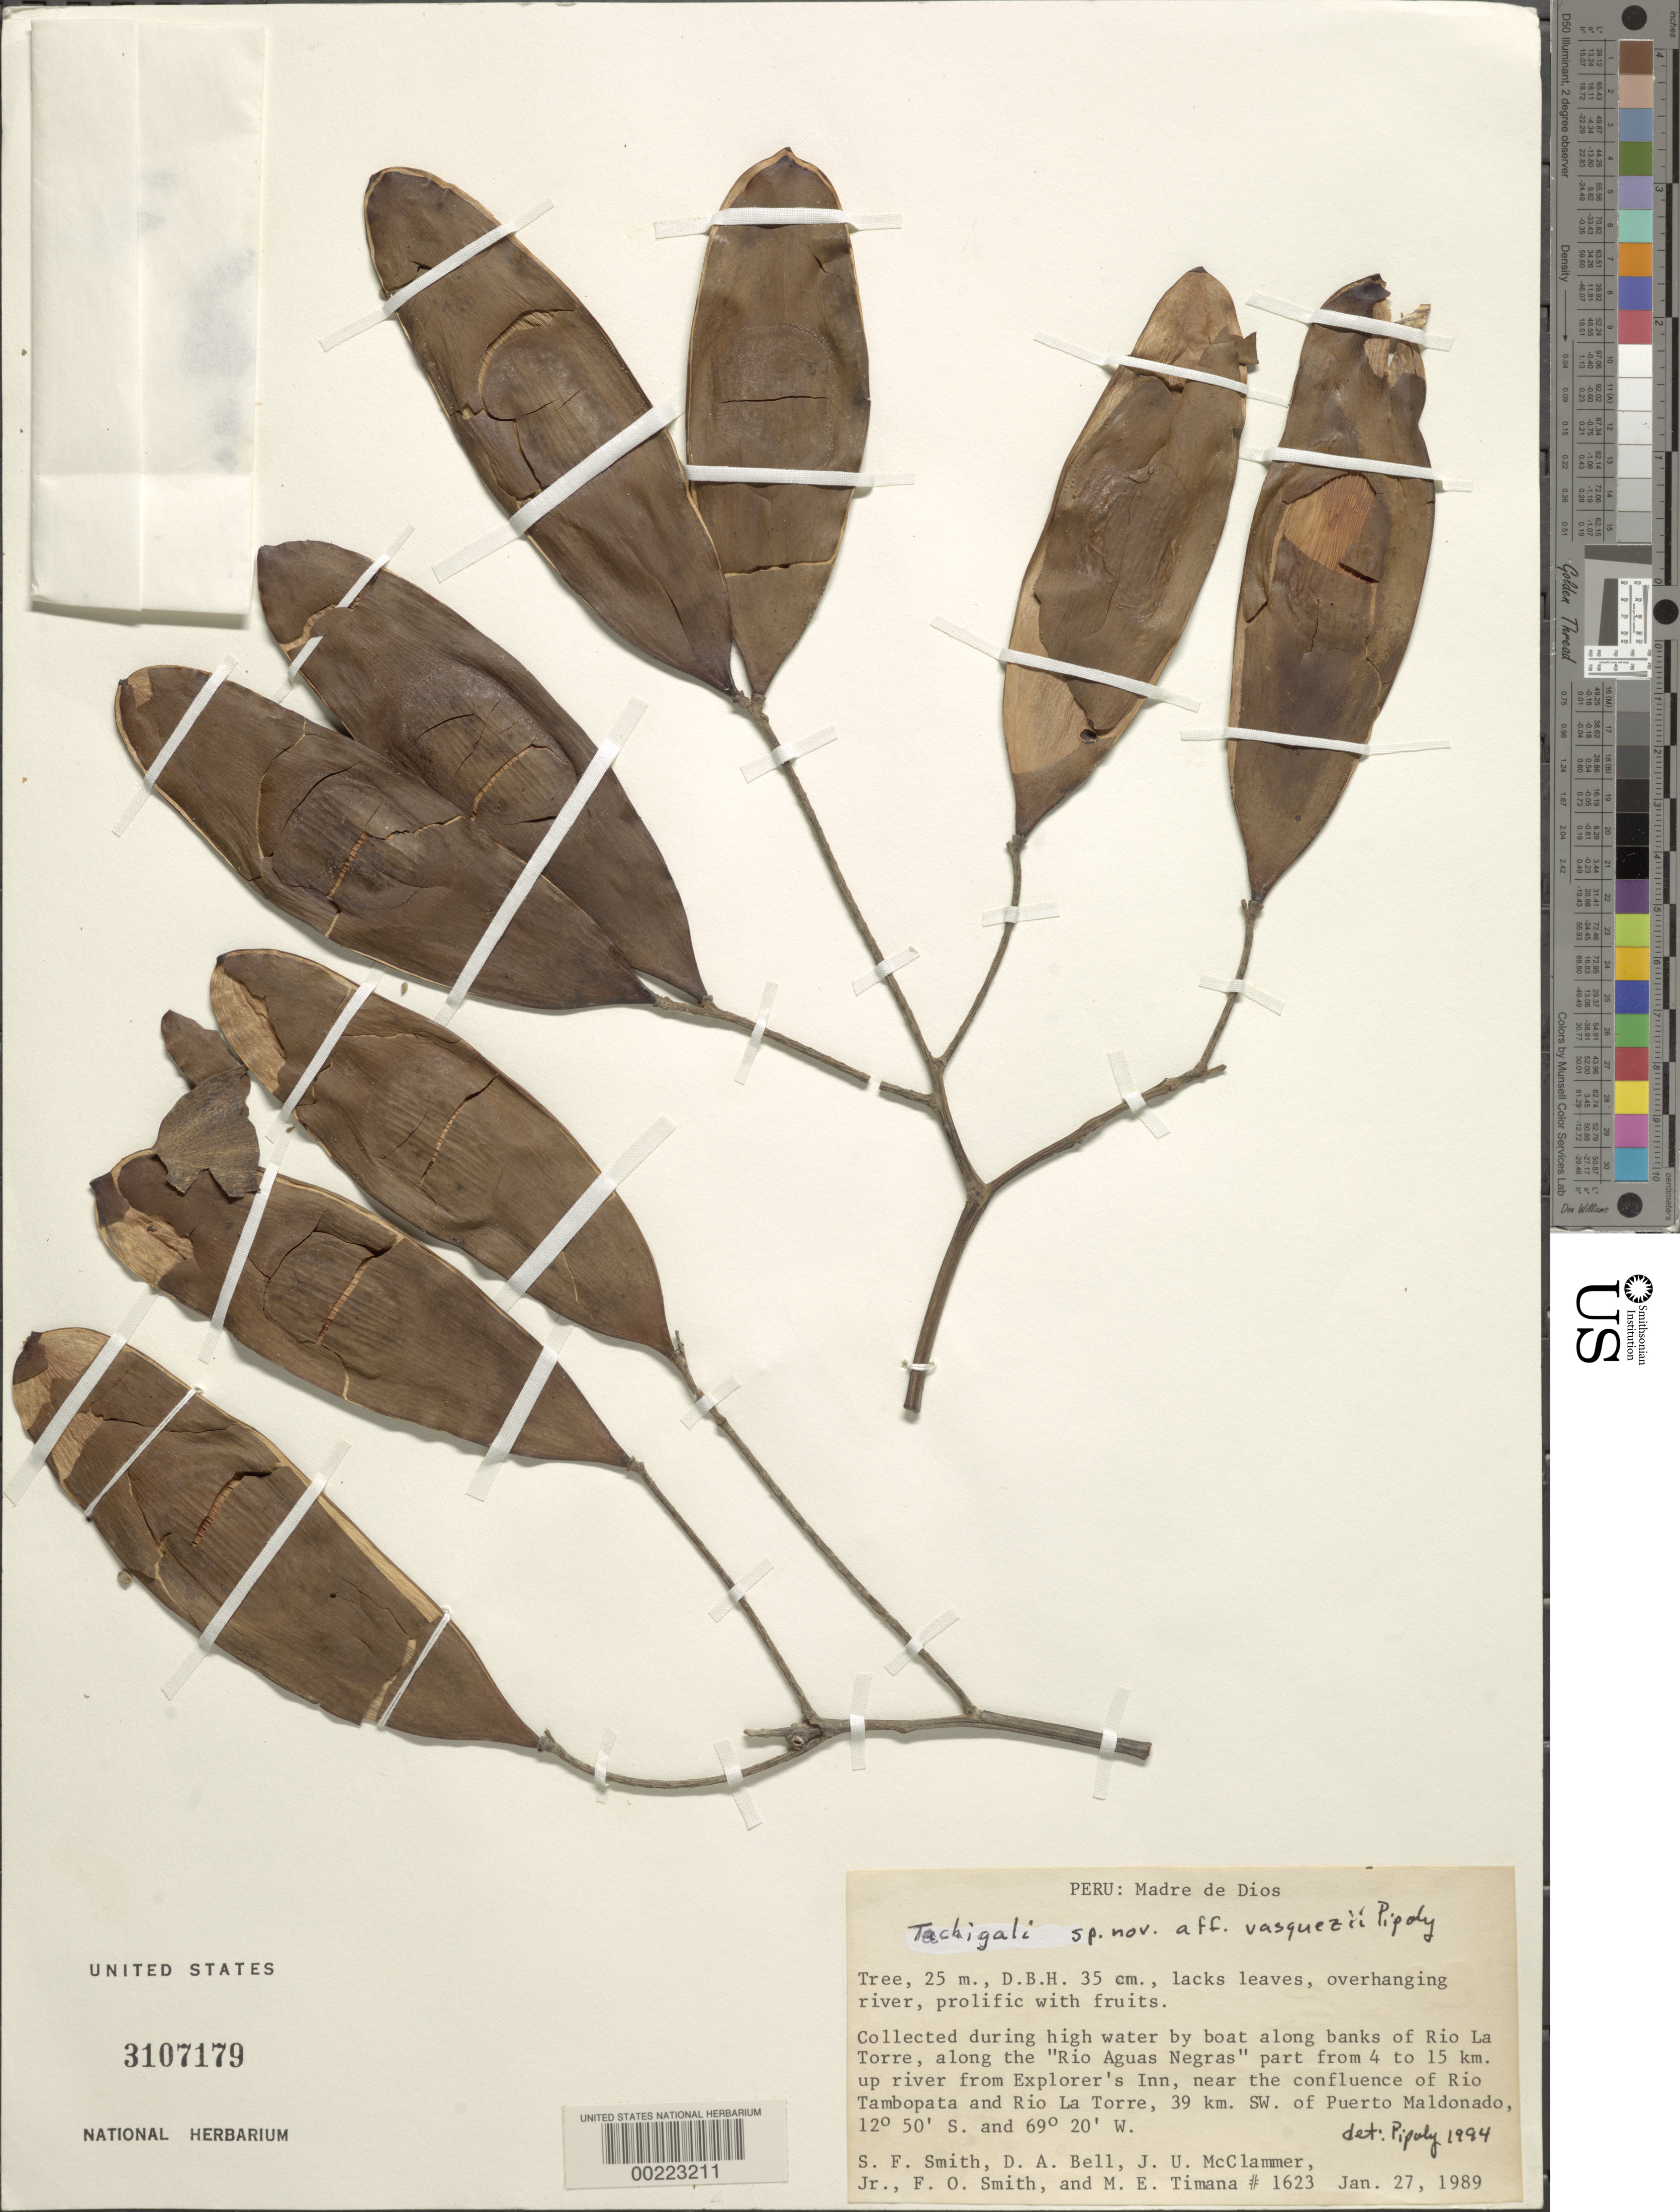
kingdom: Plantae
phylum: Tracheophyta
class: Magnoliopsida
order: Fabales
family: Fabaceae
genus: Tachigali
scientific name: Tachigali sp.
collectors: S.F. Smith, D. A. Bell, J. Mcclammer Jr. & F. Smith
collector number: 1623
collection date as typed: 27 Jan 1989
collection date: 1989-01-27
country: Peru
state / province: Madre de Dios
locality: Along banks of r.la torre, along r.aguas negras 4-15 km upriver from explorer's inn, near confluence of r.tambopata + r.la torre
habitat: Bank of river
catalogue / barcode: US 3107179